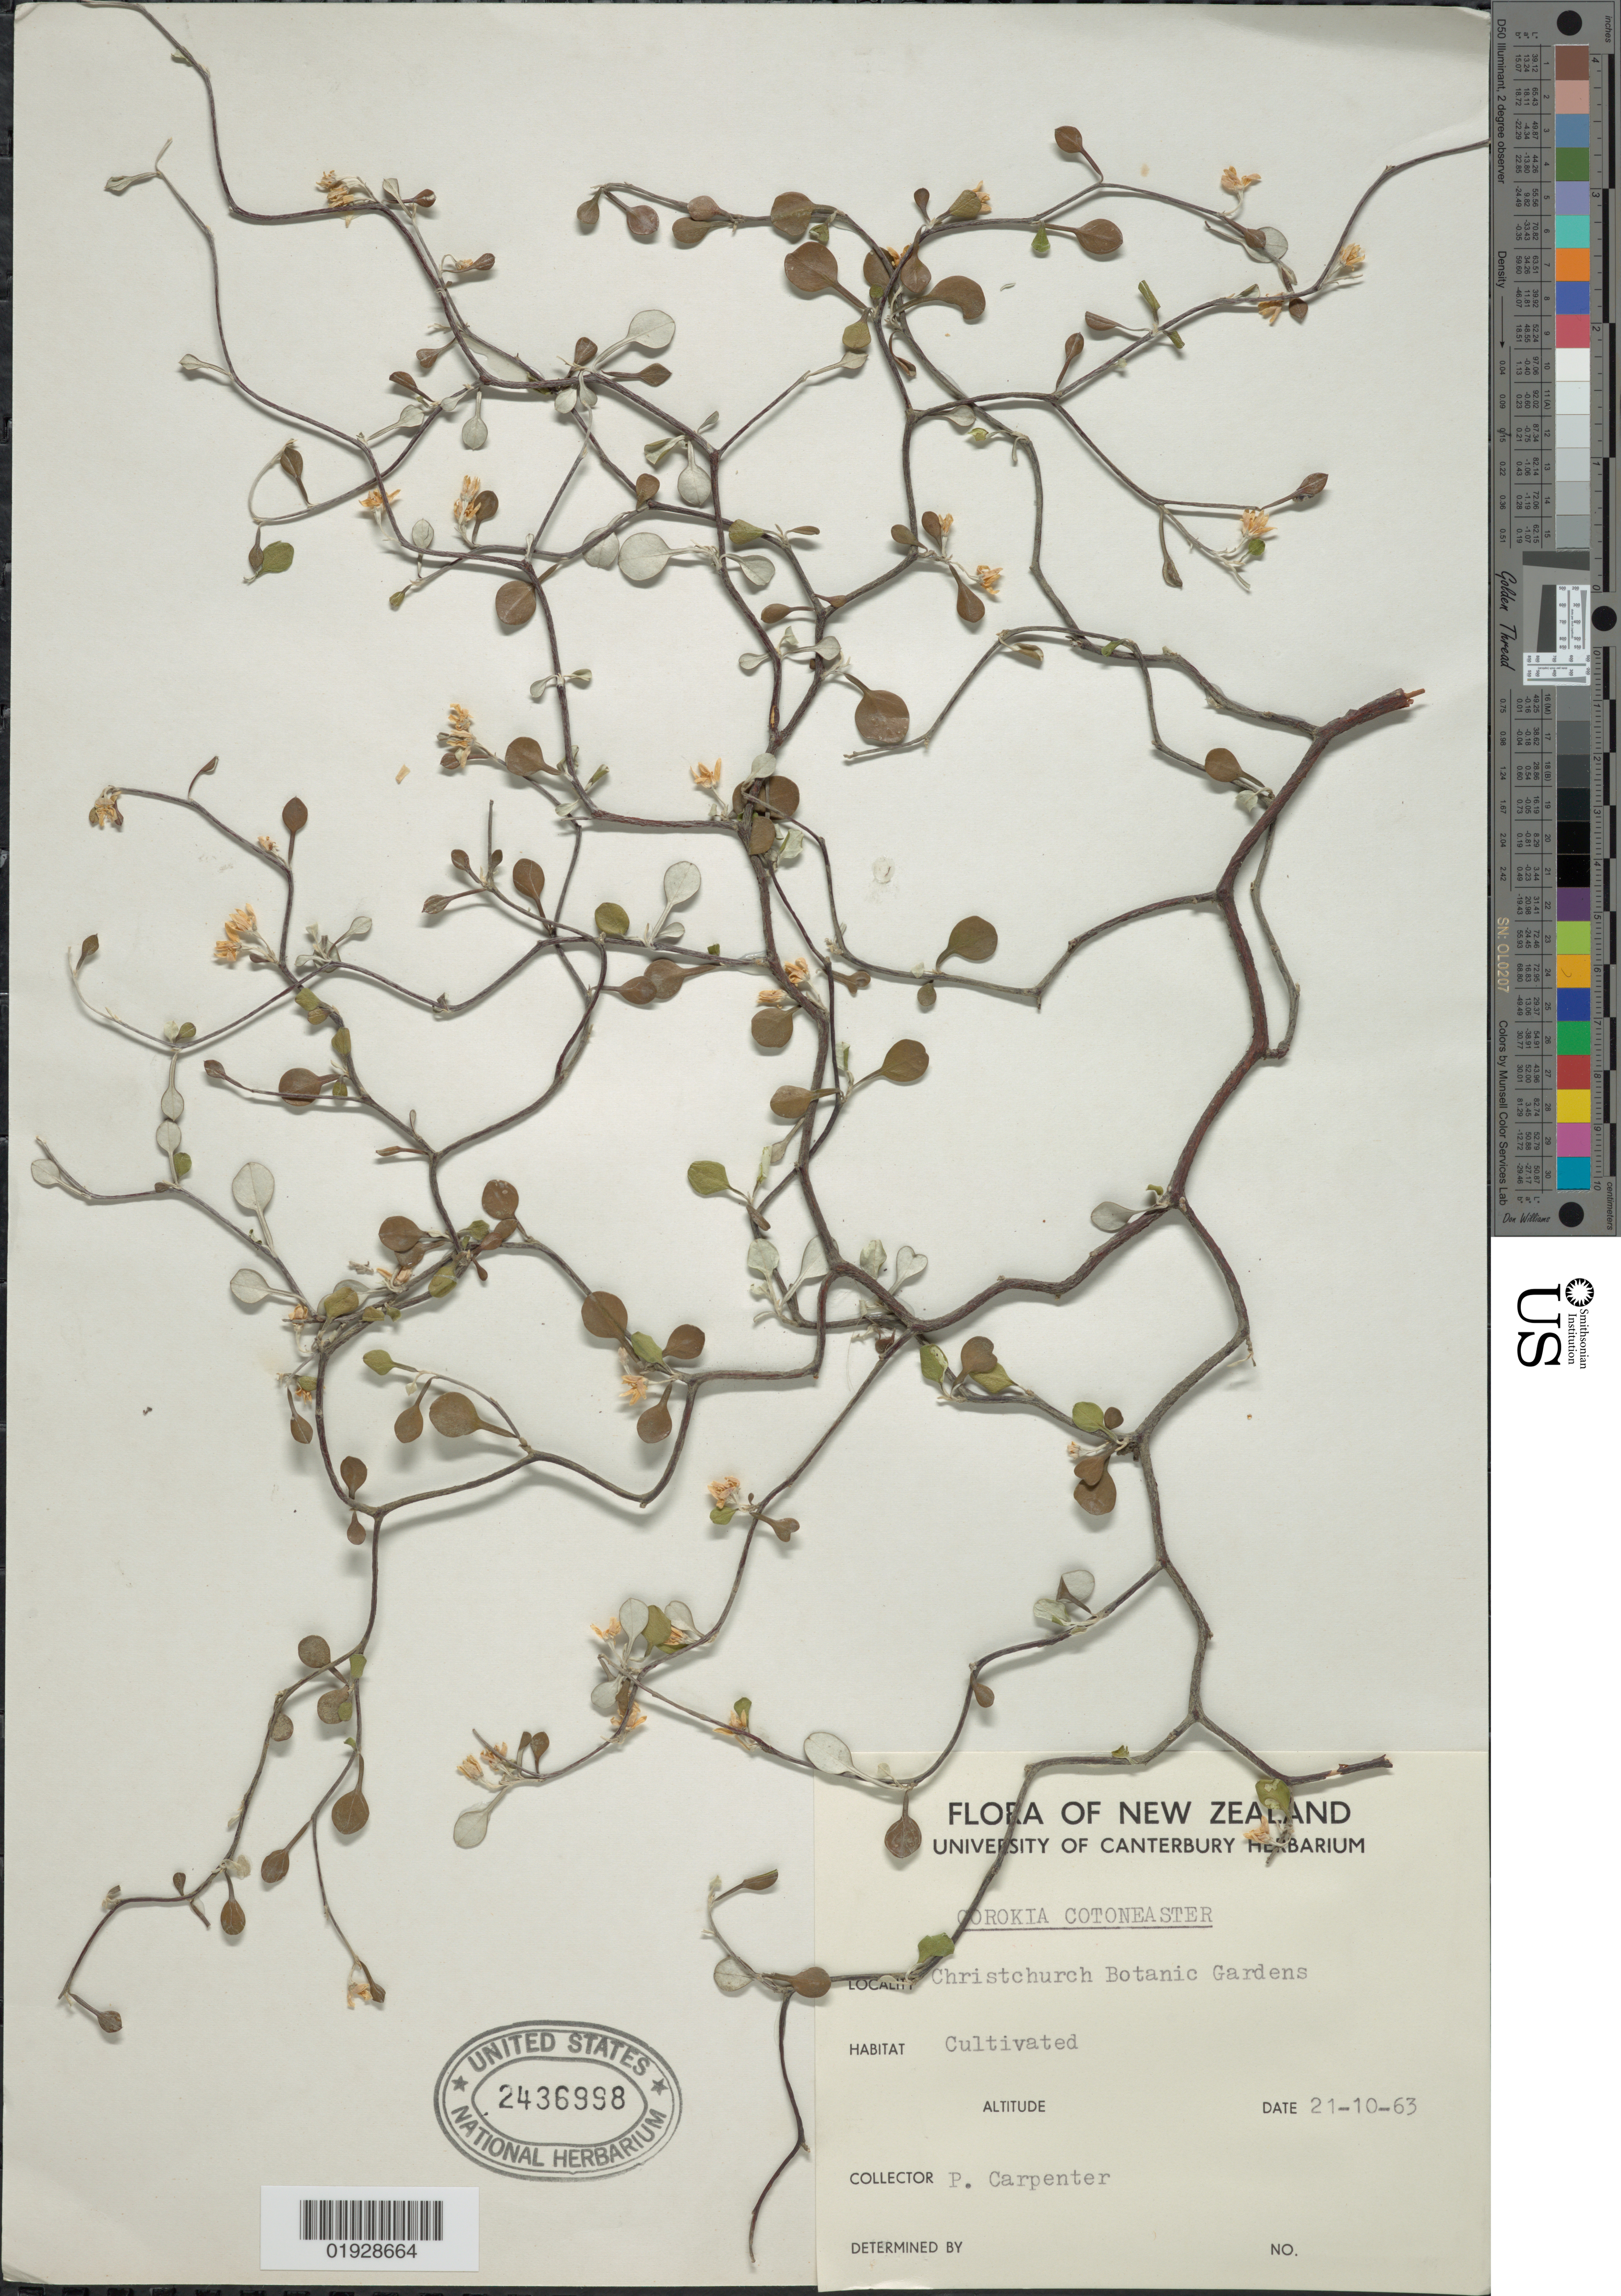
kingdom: Plantae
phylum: Tracheophyta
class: Magnoliopsida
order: Asterales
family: Argophyllaceae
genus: Corokia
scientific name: Corokia cotoneaster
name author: Raoul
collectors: P. Carpenter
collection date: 1963-10-21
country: New Zealand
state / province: Canterbury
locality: Christchurch Botanic Gardens.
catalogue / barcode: US 2436998